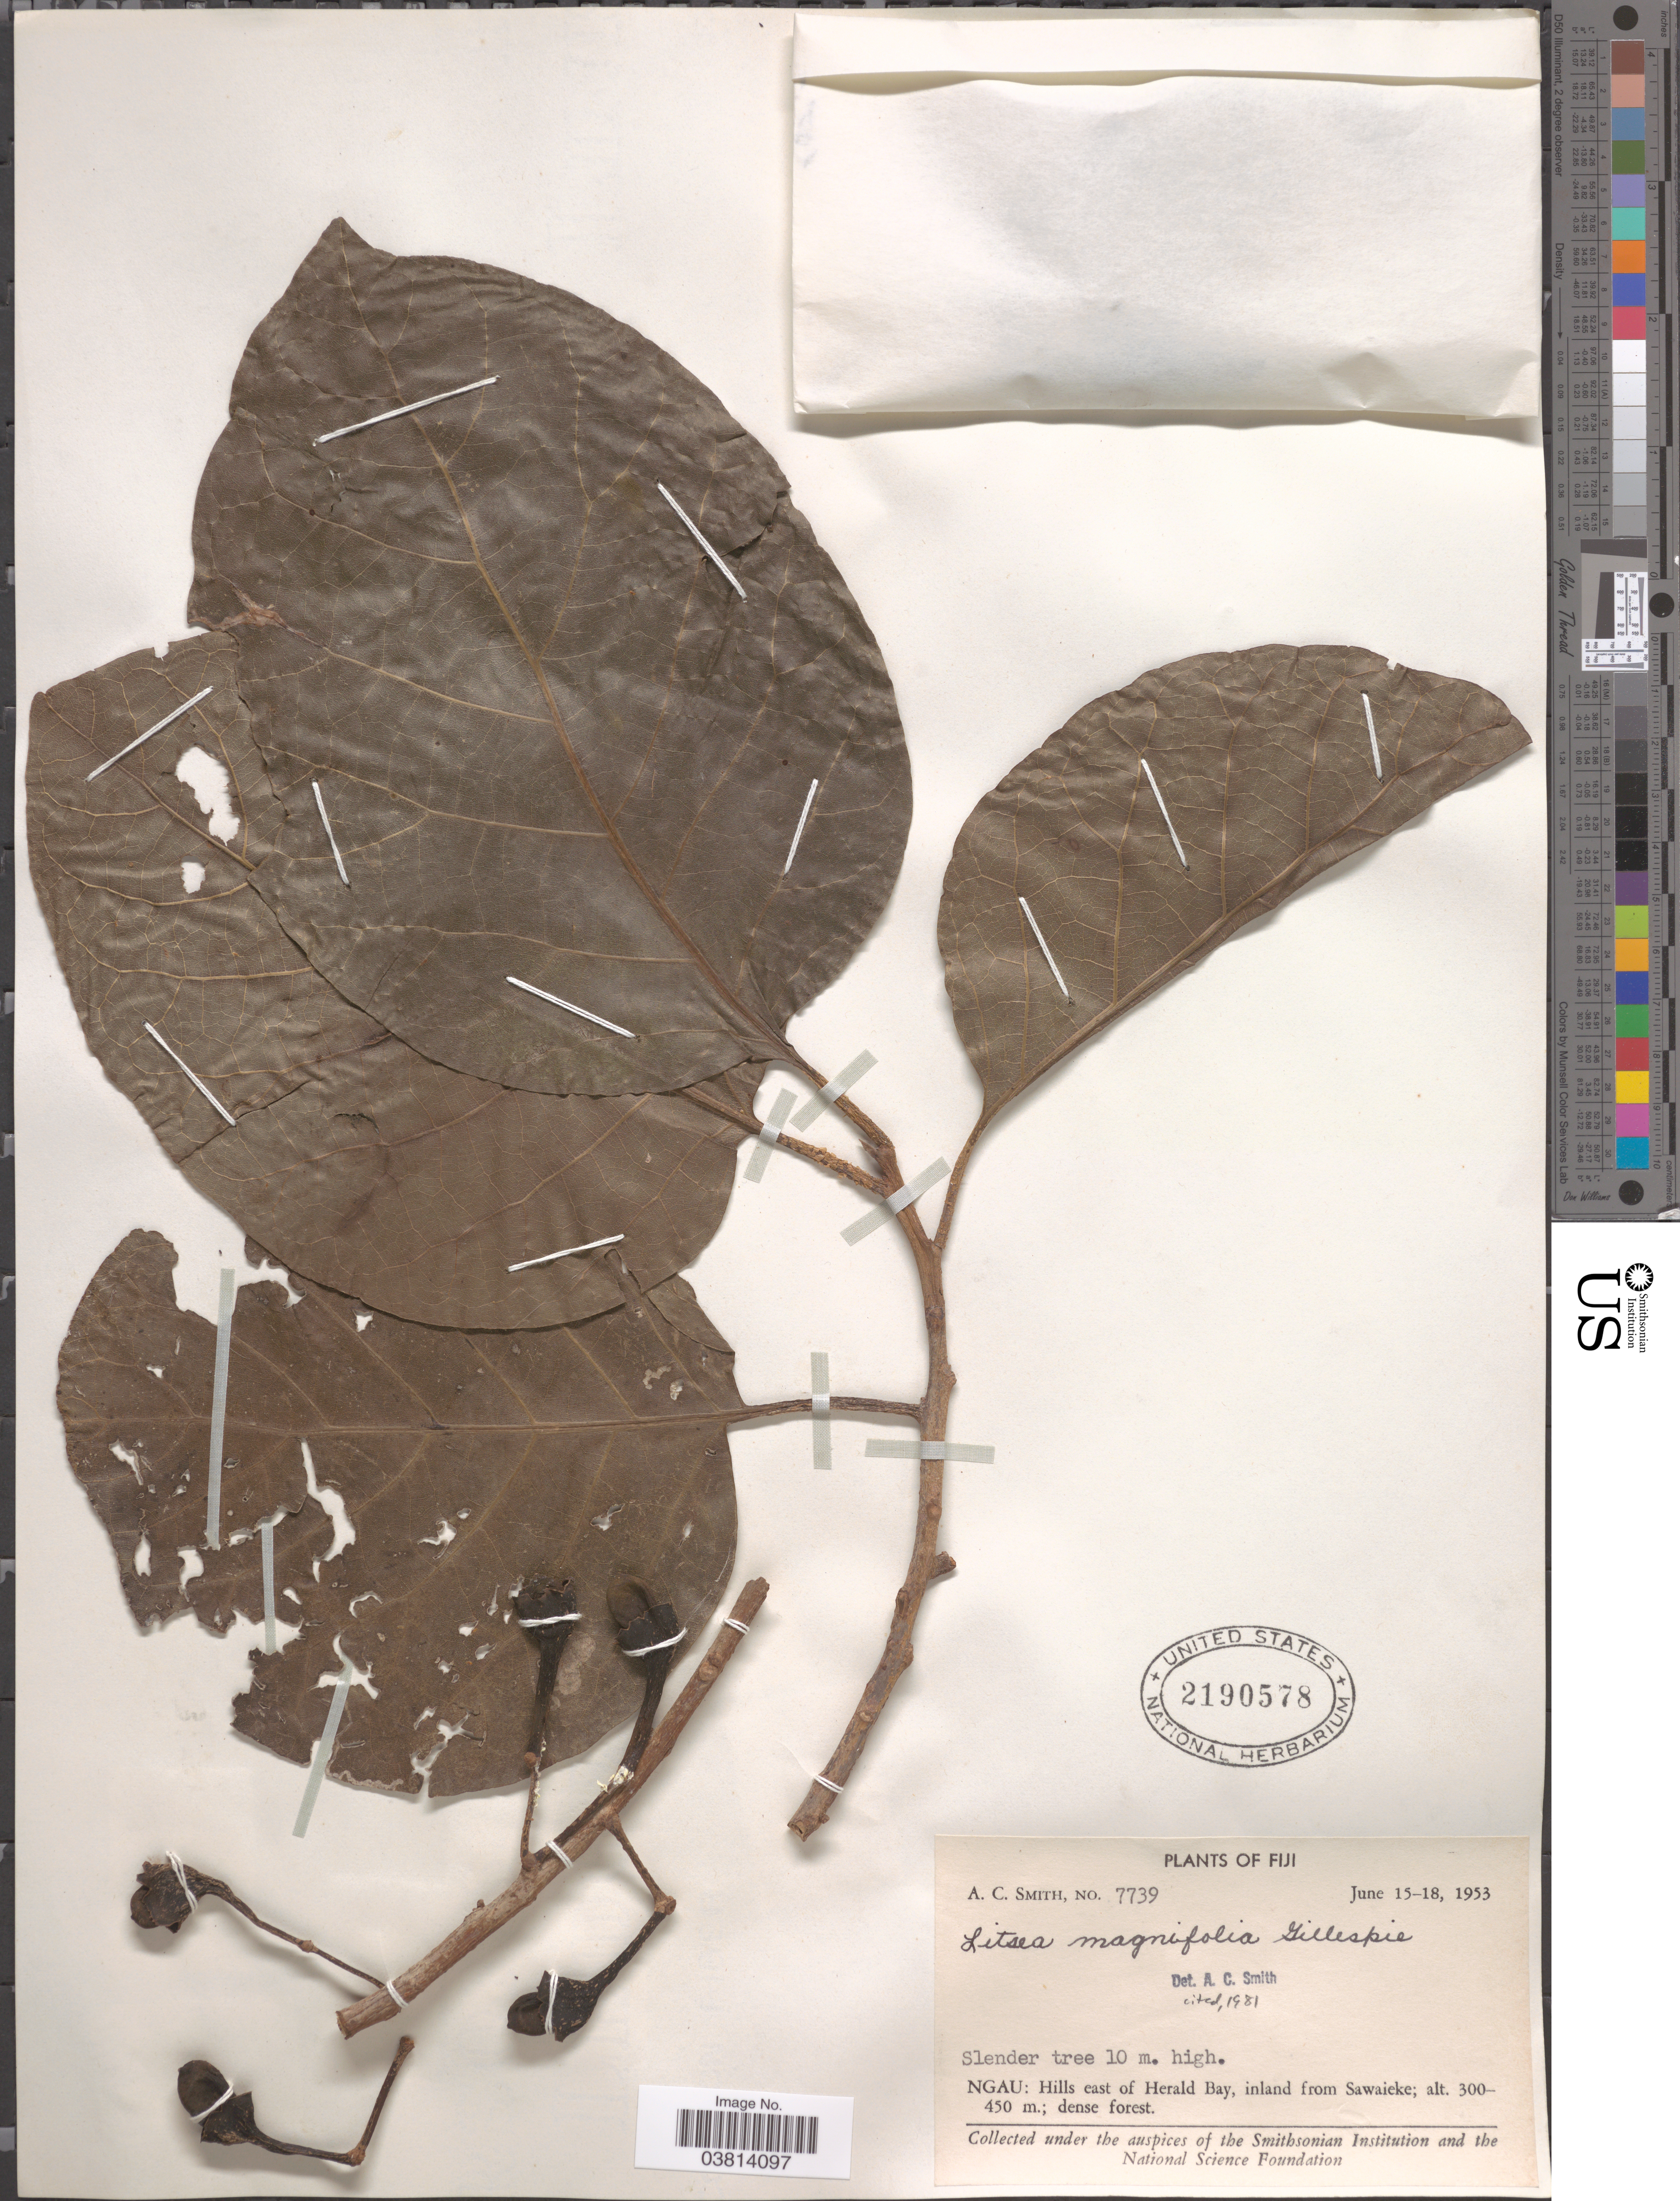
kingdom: Plantae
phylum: Tracheophyta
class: Magnoliopsida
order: Laurales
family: Lauraceae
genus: Litsea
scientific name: Litsea magnifolia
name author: Christoph.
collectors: A. C. Smith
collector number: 7739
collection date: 1953-06-15/1953-06-18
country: Fiji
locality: Ngau: Hills east of Herald Bay, inland from Sawaieke.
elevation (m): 300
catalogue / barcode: US 2190578